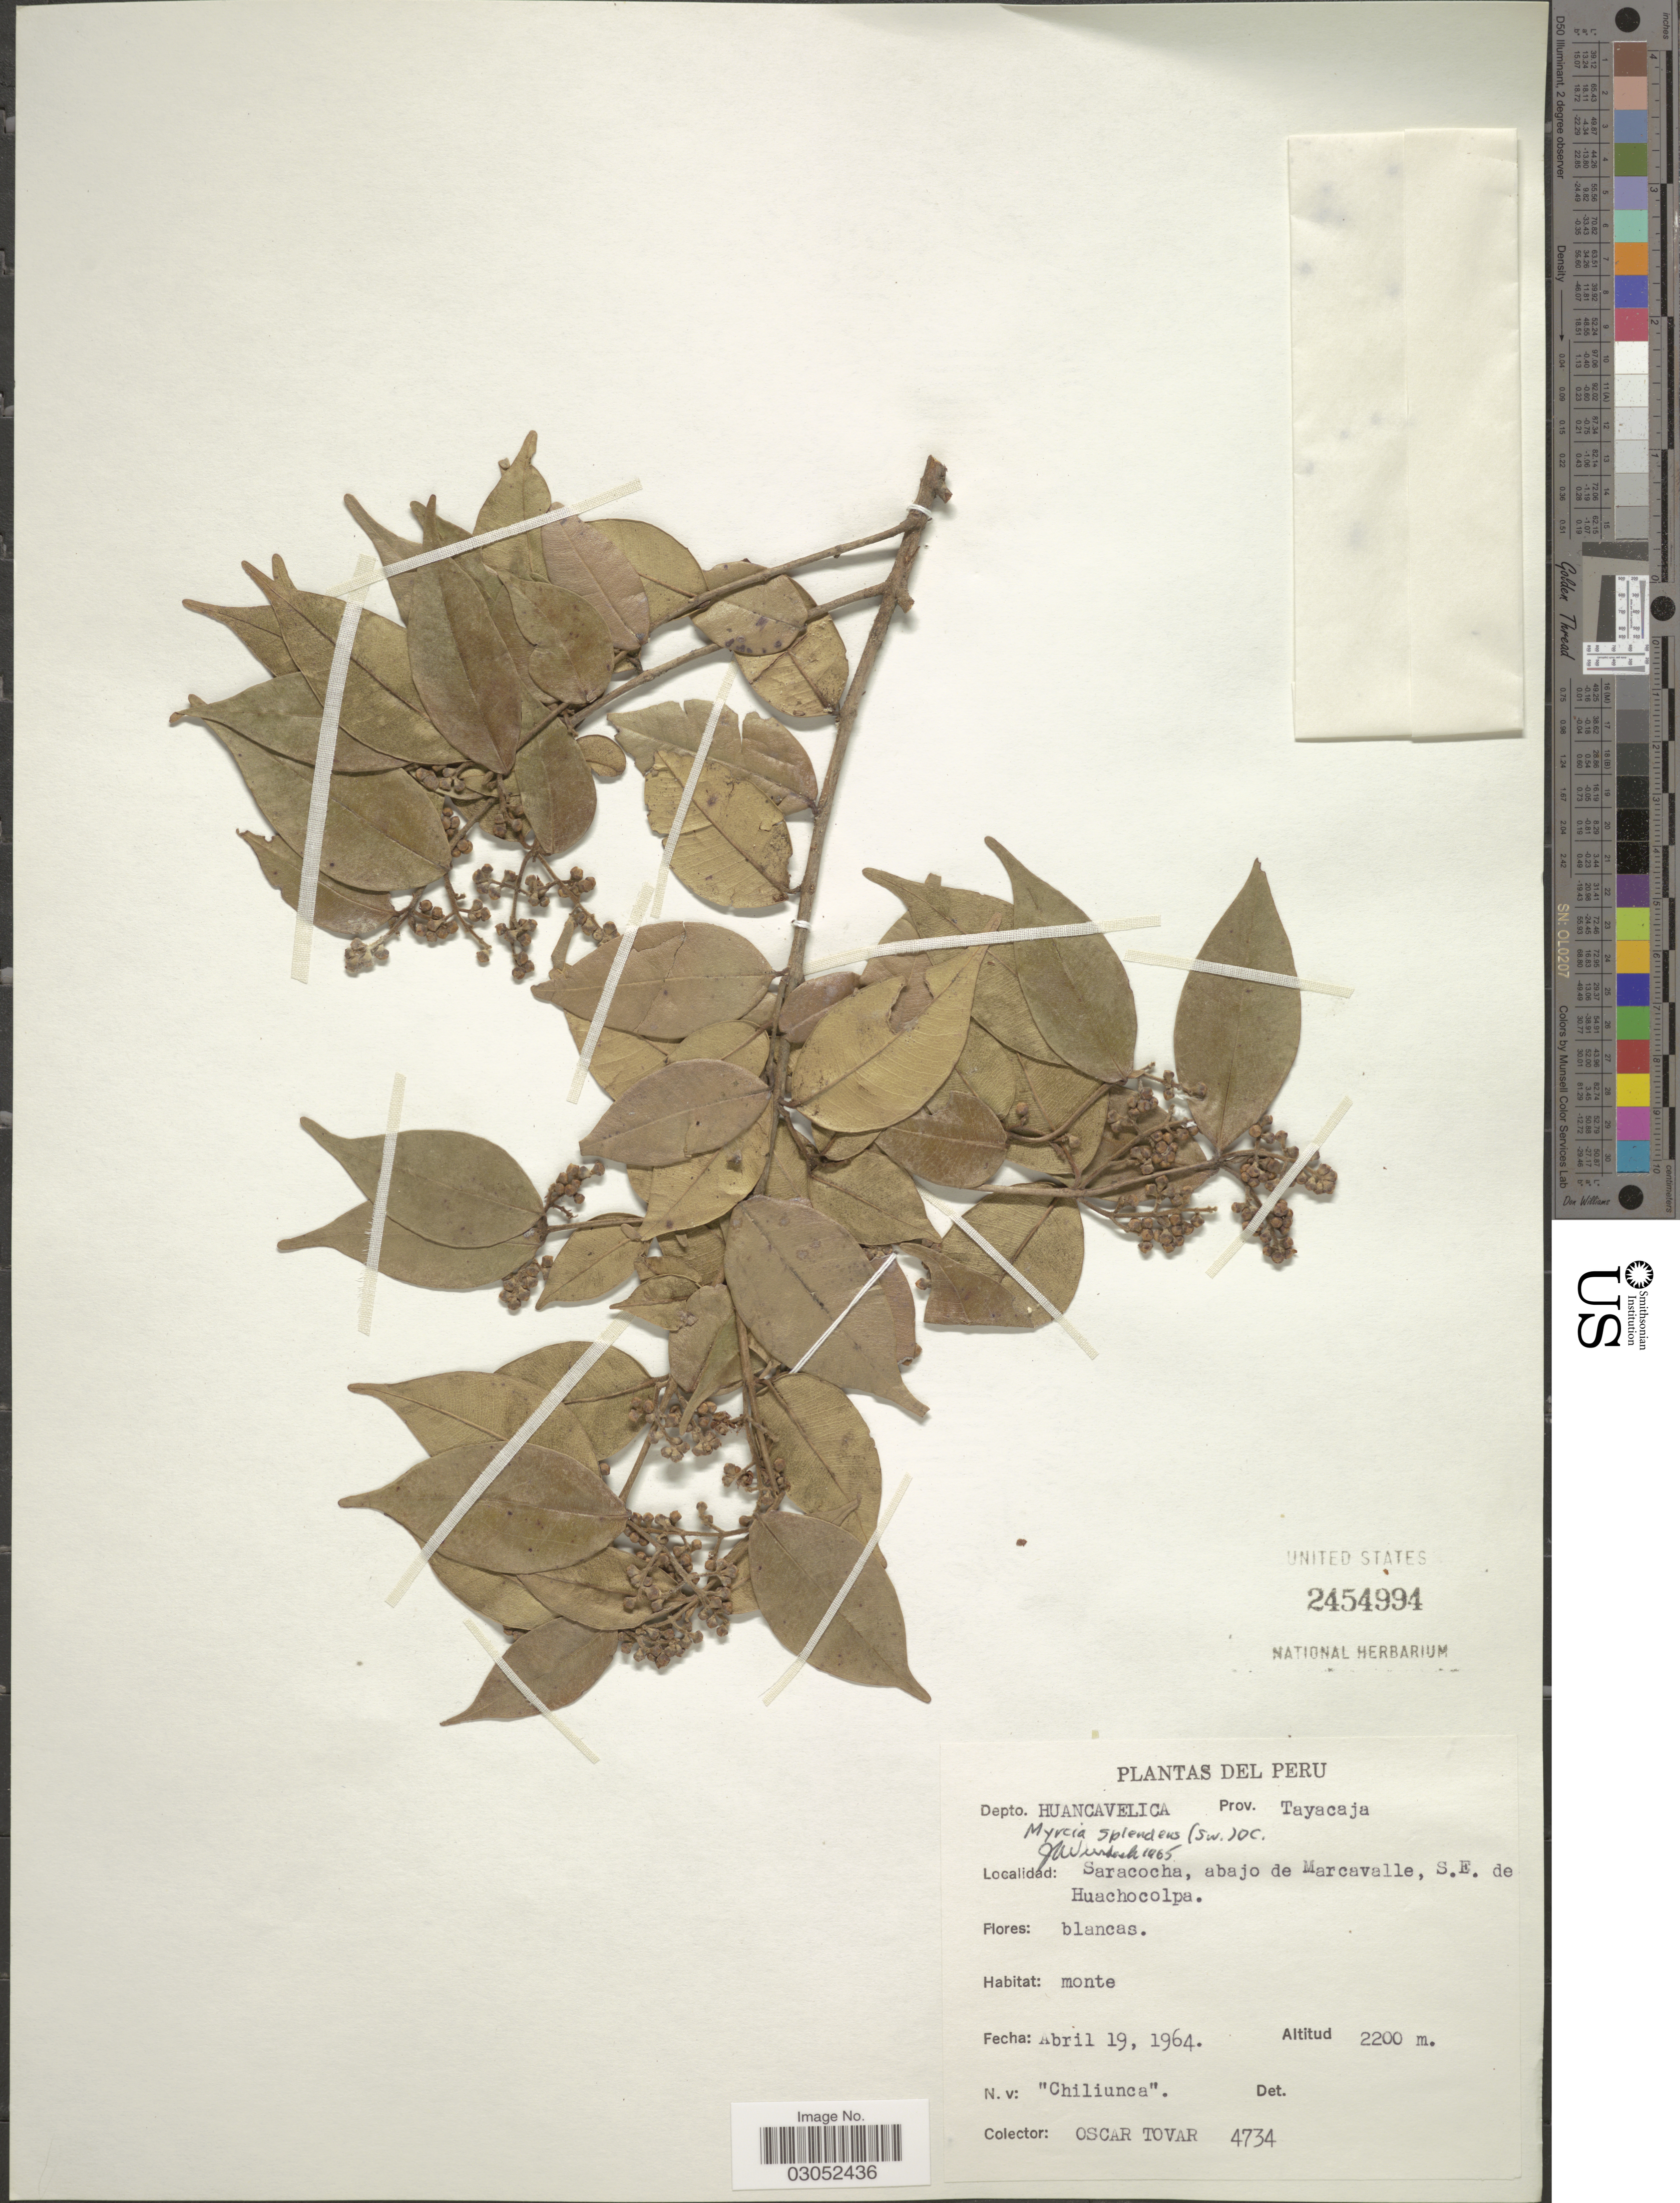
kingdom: Plantae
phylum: Tracheophyta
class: Magnoliopsida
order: Myrtales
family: Myrtaceae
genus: Myrcia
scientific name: Myrcia splendens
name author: (Sw.) DC.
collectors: Ó. Tovar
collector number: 4734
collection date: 1964-04-19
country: Peru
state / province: Huancavelica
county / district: Tayacaja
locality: Depto. Huancavelica. Prov. Tayacaja. Saracocha, abajo de Marcavalle, S.E. de Huachocolpa.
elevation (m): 2200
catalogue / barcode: US 2454994